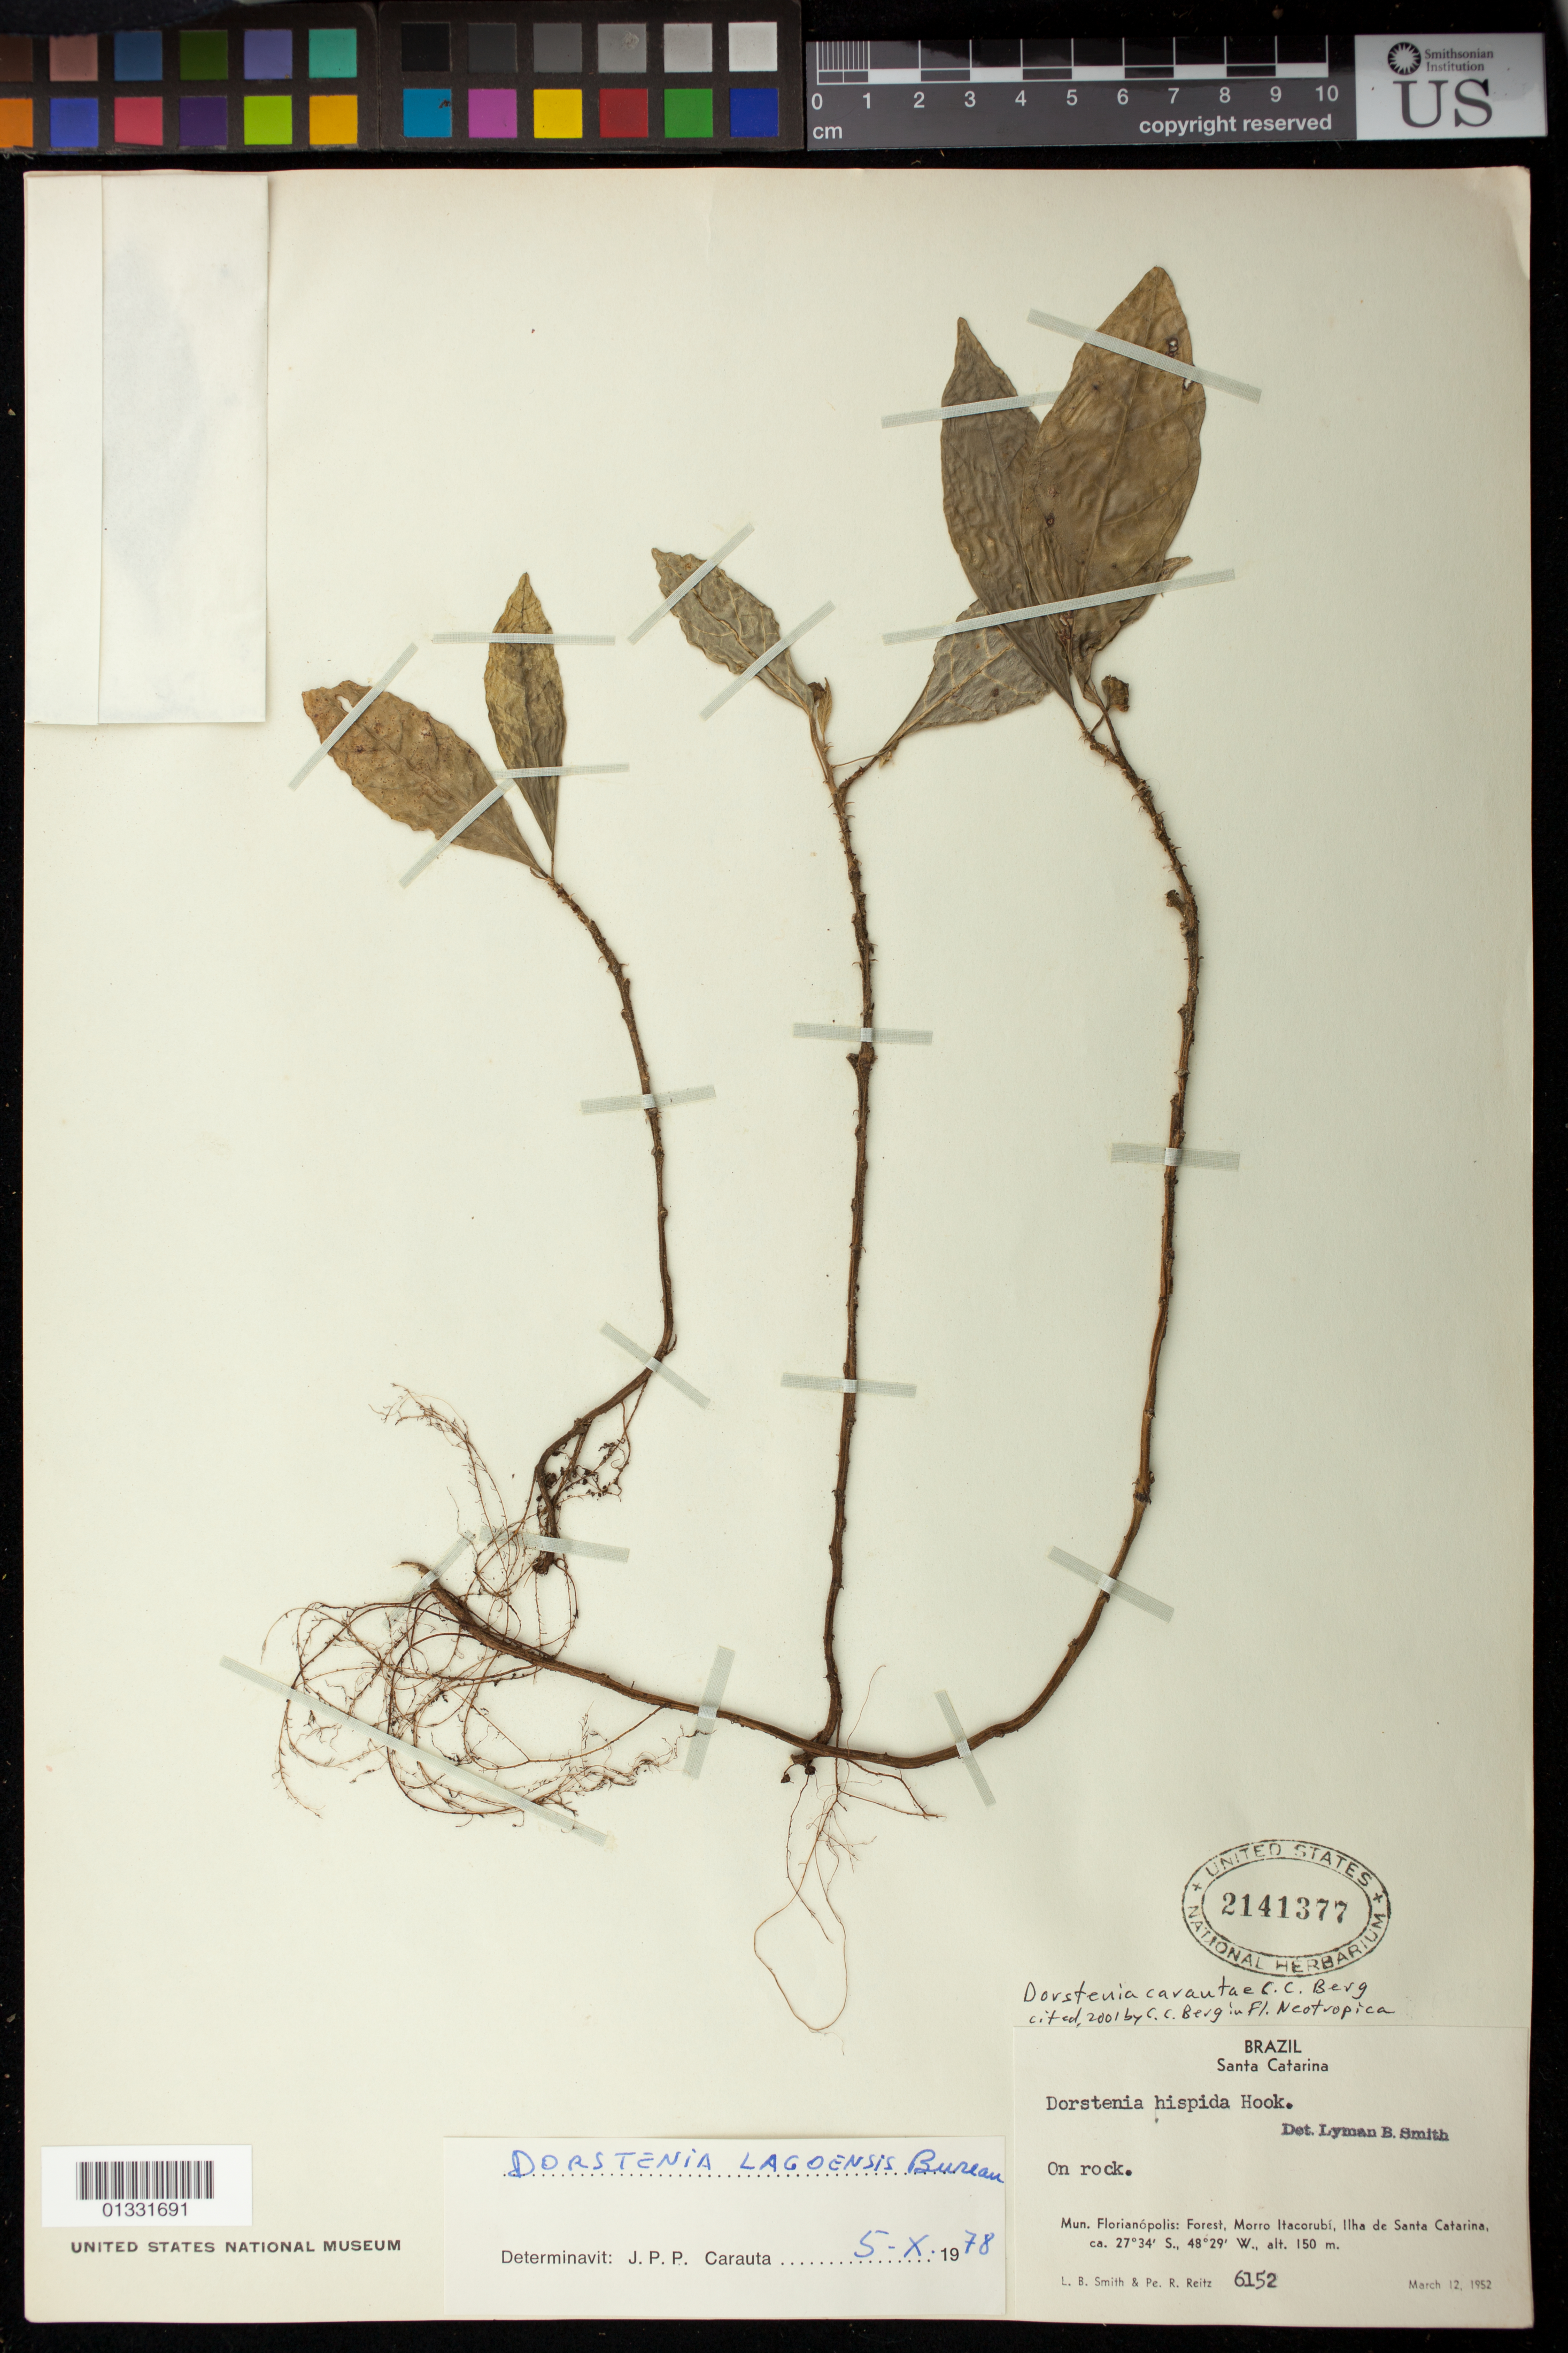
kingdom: Plantae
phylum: Tracheophyta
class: Magnoliopsida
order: Rosales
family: Moraceae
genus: Dorstenia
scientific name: Dorstenia carautae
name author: C.C. Berg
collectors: L. Smith & R. Reitz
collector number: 6152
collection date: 1952-03-12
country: Brazil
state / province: Santa Catarina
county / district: Florianópolis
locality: Morro Itacorubí, Ilha de Santa Catarina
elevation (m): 150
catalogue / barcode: US 2141377